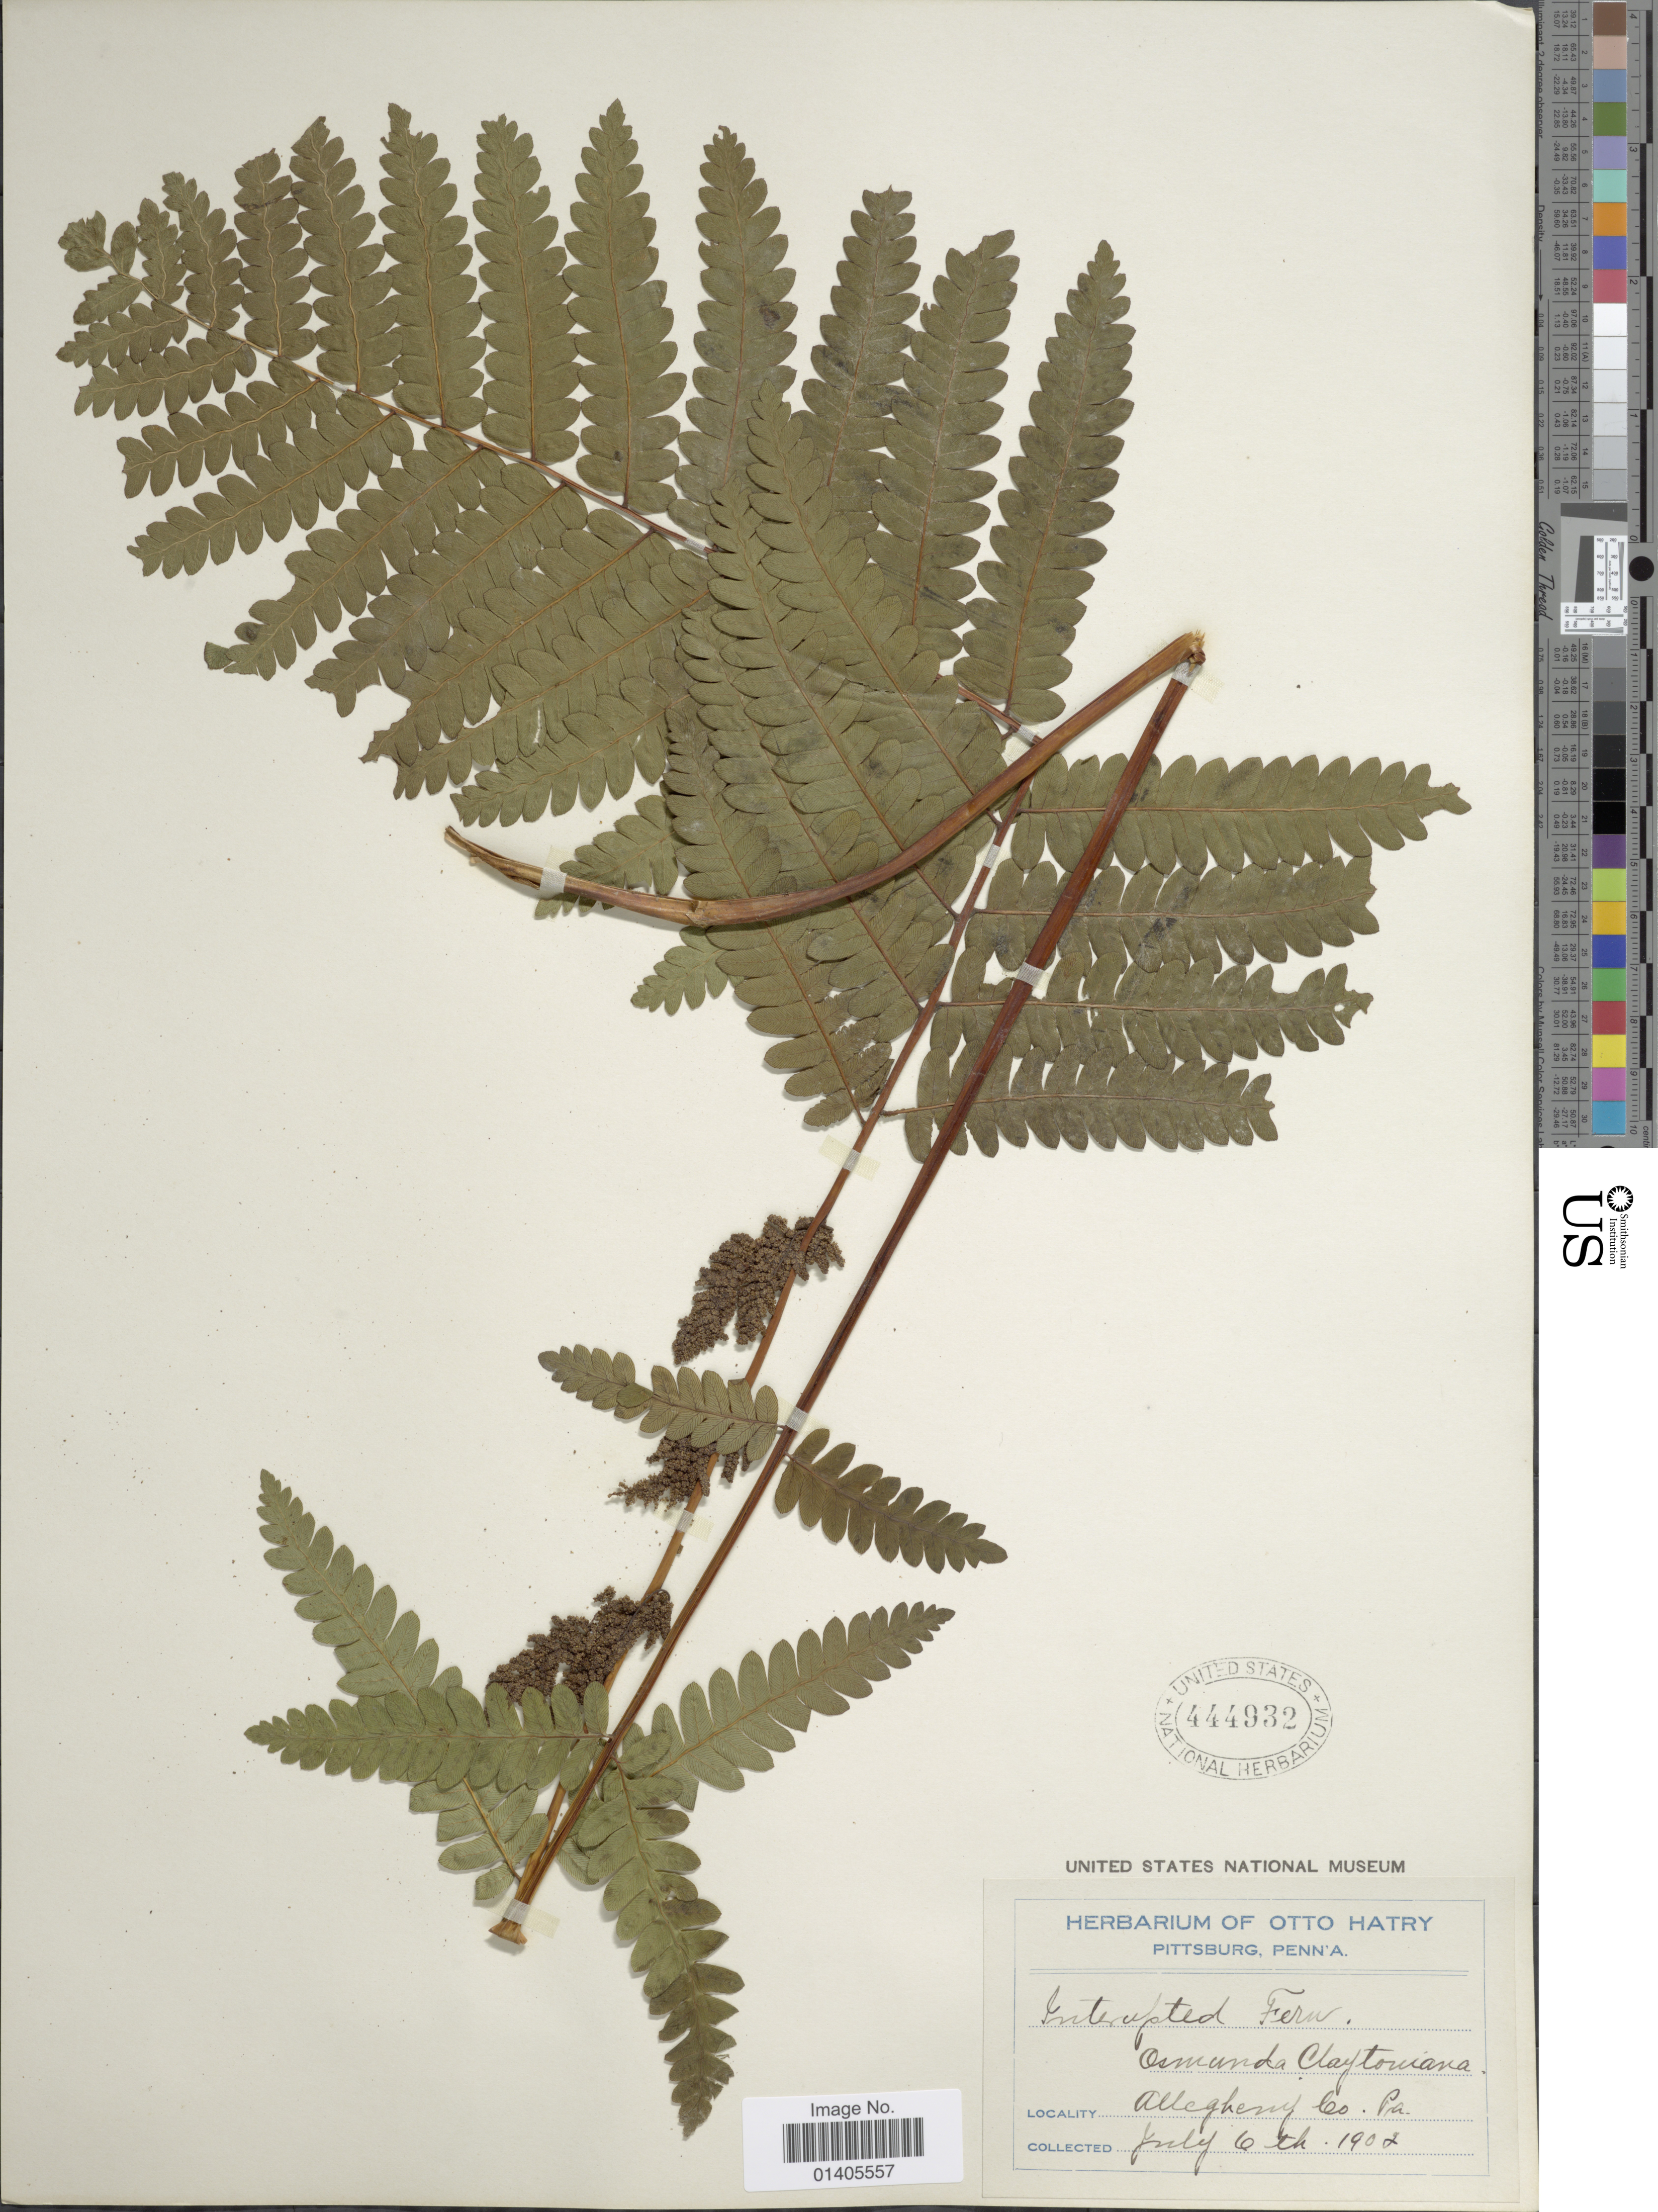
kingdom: Plantae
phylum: Tracheophyta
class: Polypodiopsida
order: Osmundales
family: Osmundaceae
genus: Osmunda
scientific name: Osmunda claytoniana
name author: (L.) Tagawa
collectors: ex herb. Otto Hatry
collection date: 1902-07-06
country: United States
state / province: Pennsylvania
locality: Allegheny Co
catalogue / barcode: US 444932